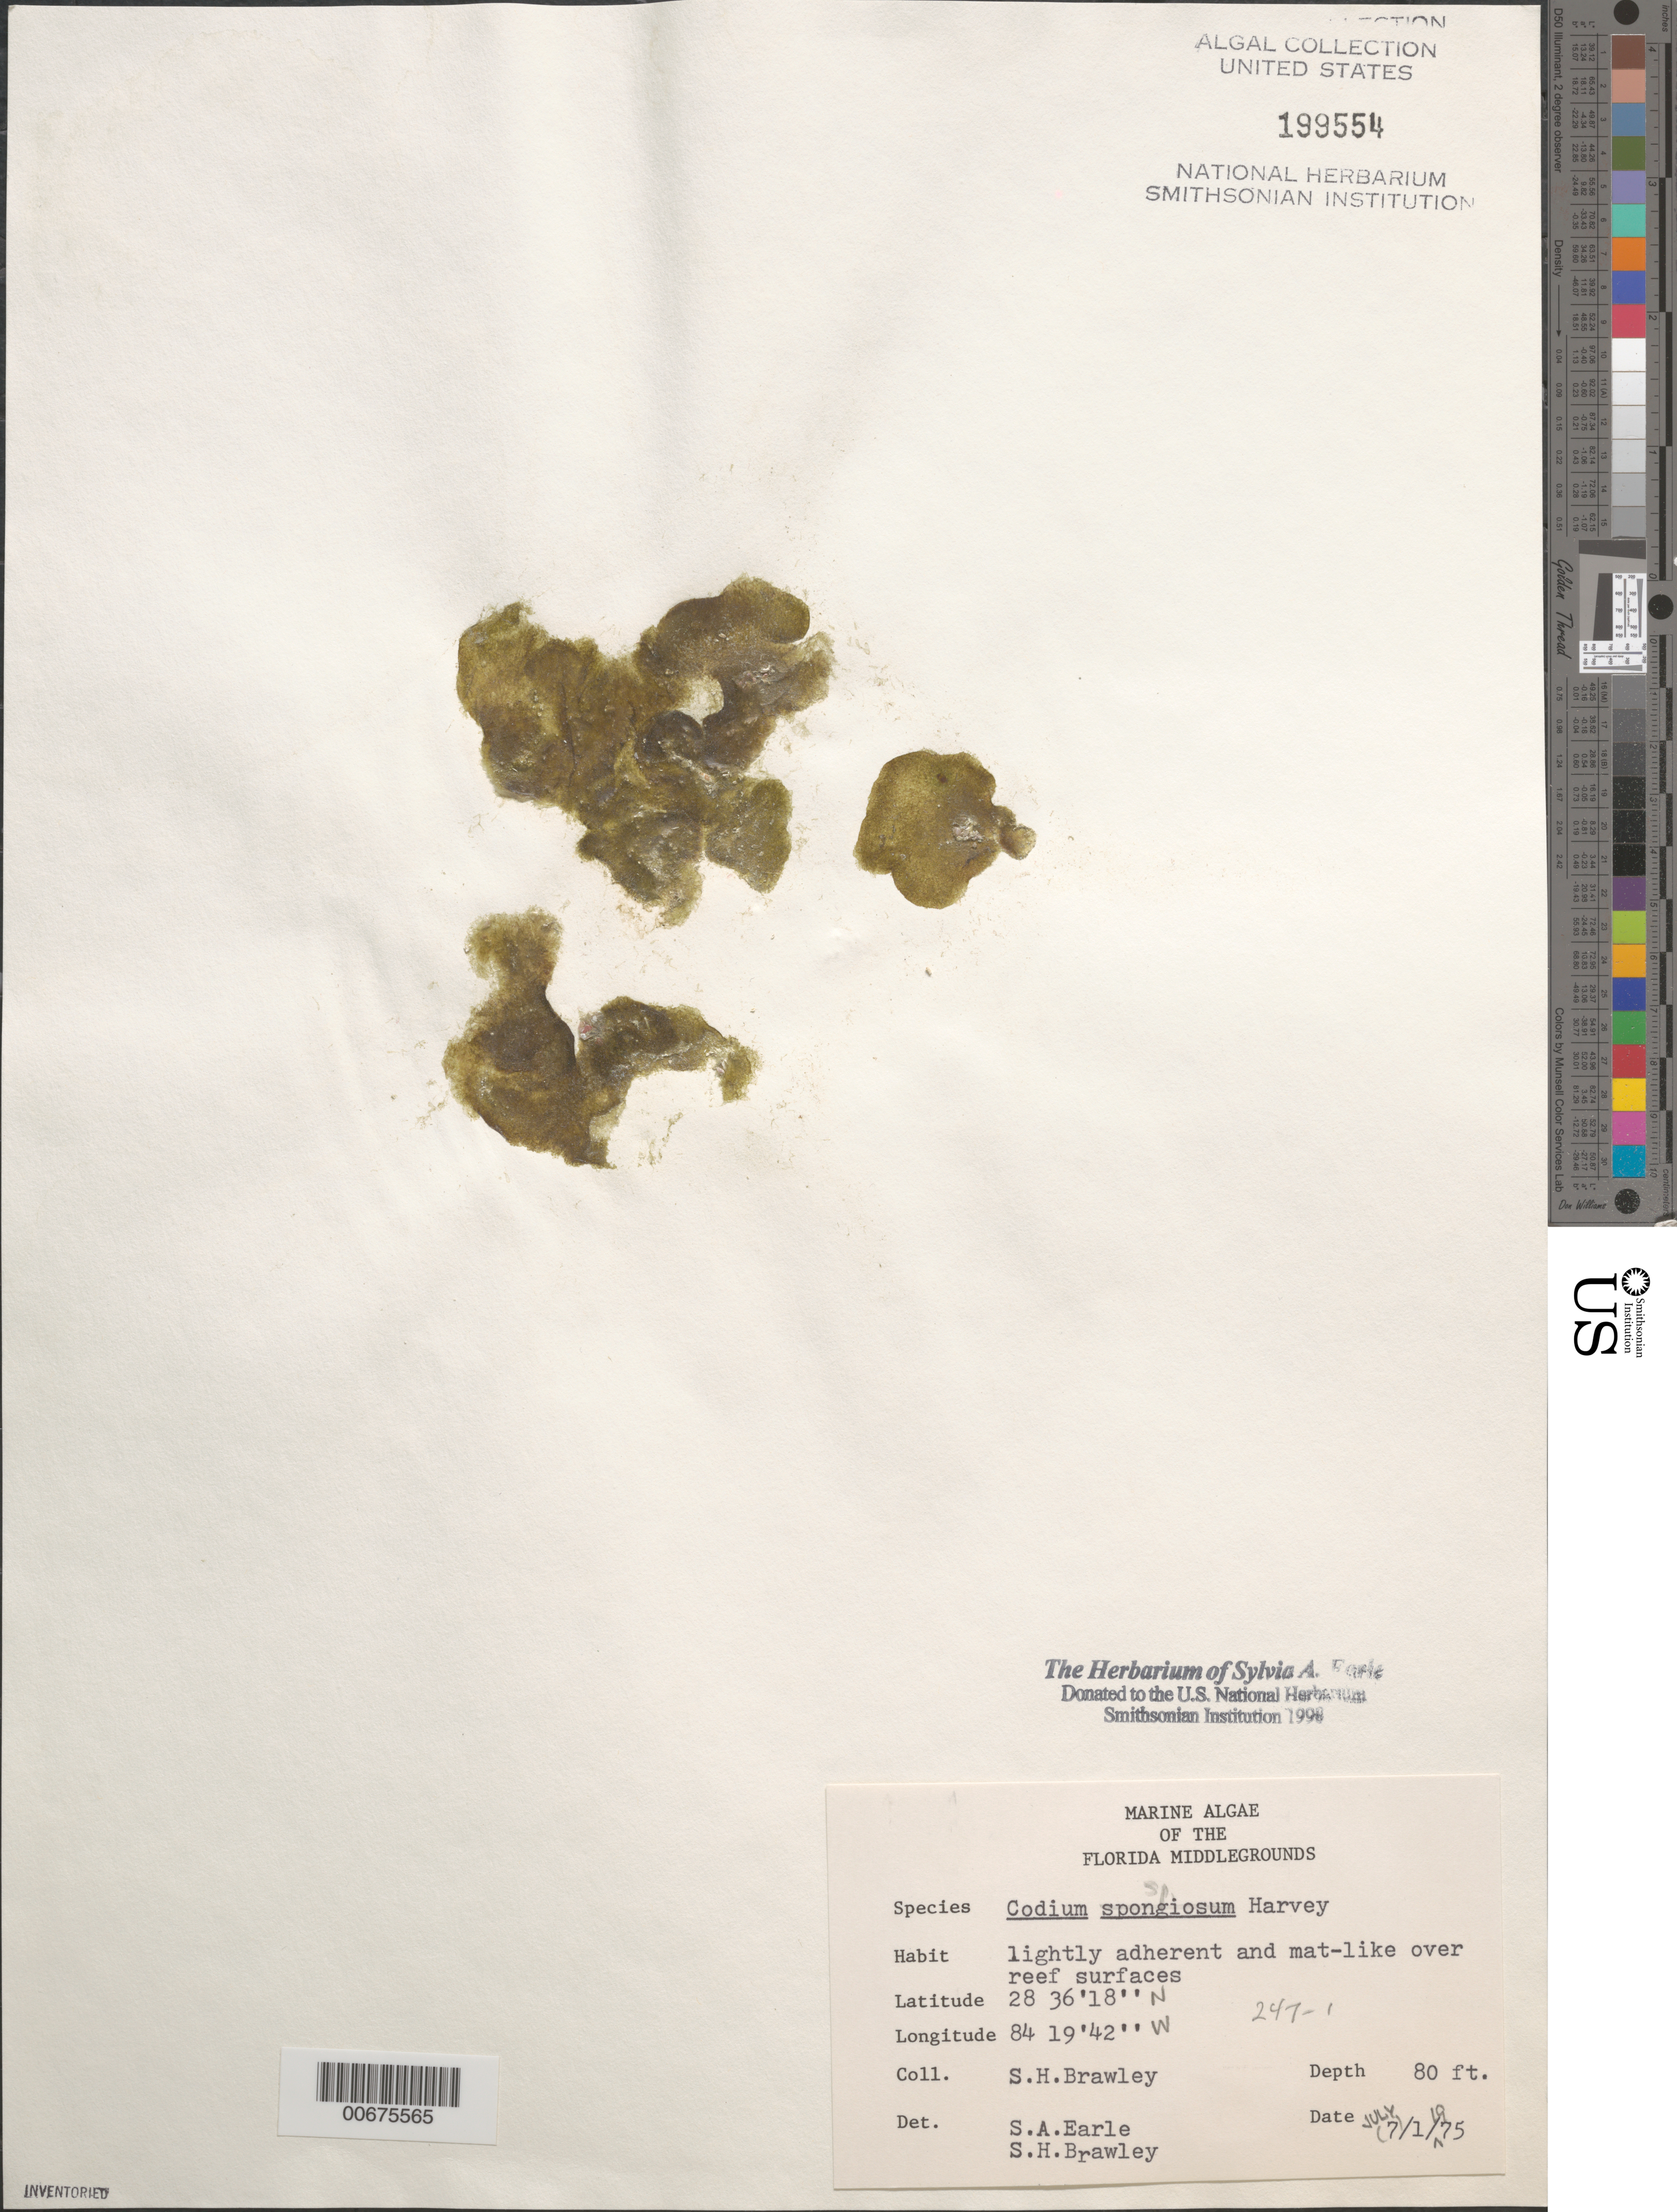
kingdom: Plantae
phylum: Chlorophyta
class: Ulvophyceae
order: Bryopsidales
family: Codiaceae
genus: Codium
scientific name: Codium sp.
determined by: Earle, S. A.; Brawley, S. H.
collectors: S. Brawley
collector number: Station 247-1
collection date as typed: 01 Jul 1975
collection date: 1975-07-01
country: United States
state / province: Florida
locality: Florida Middle Grounds, Gulf of Mexico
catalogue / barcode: US 199554